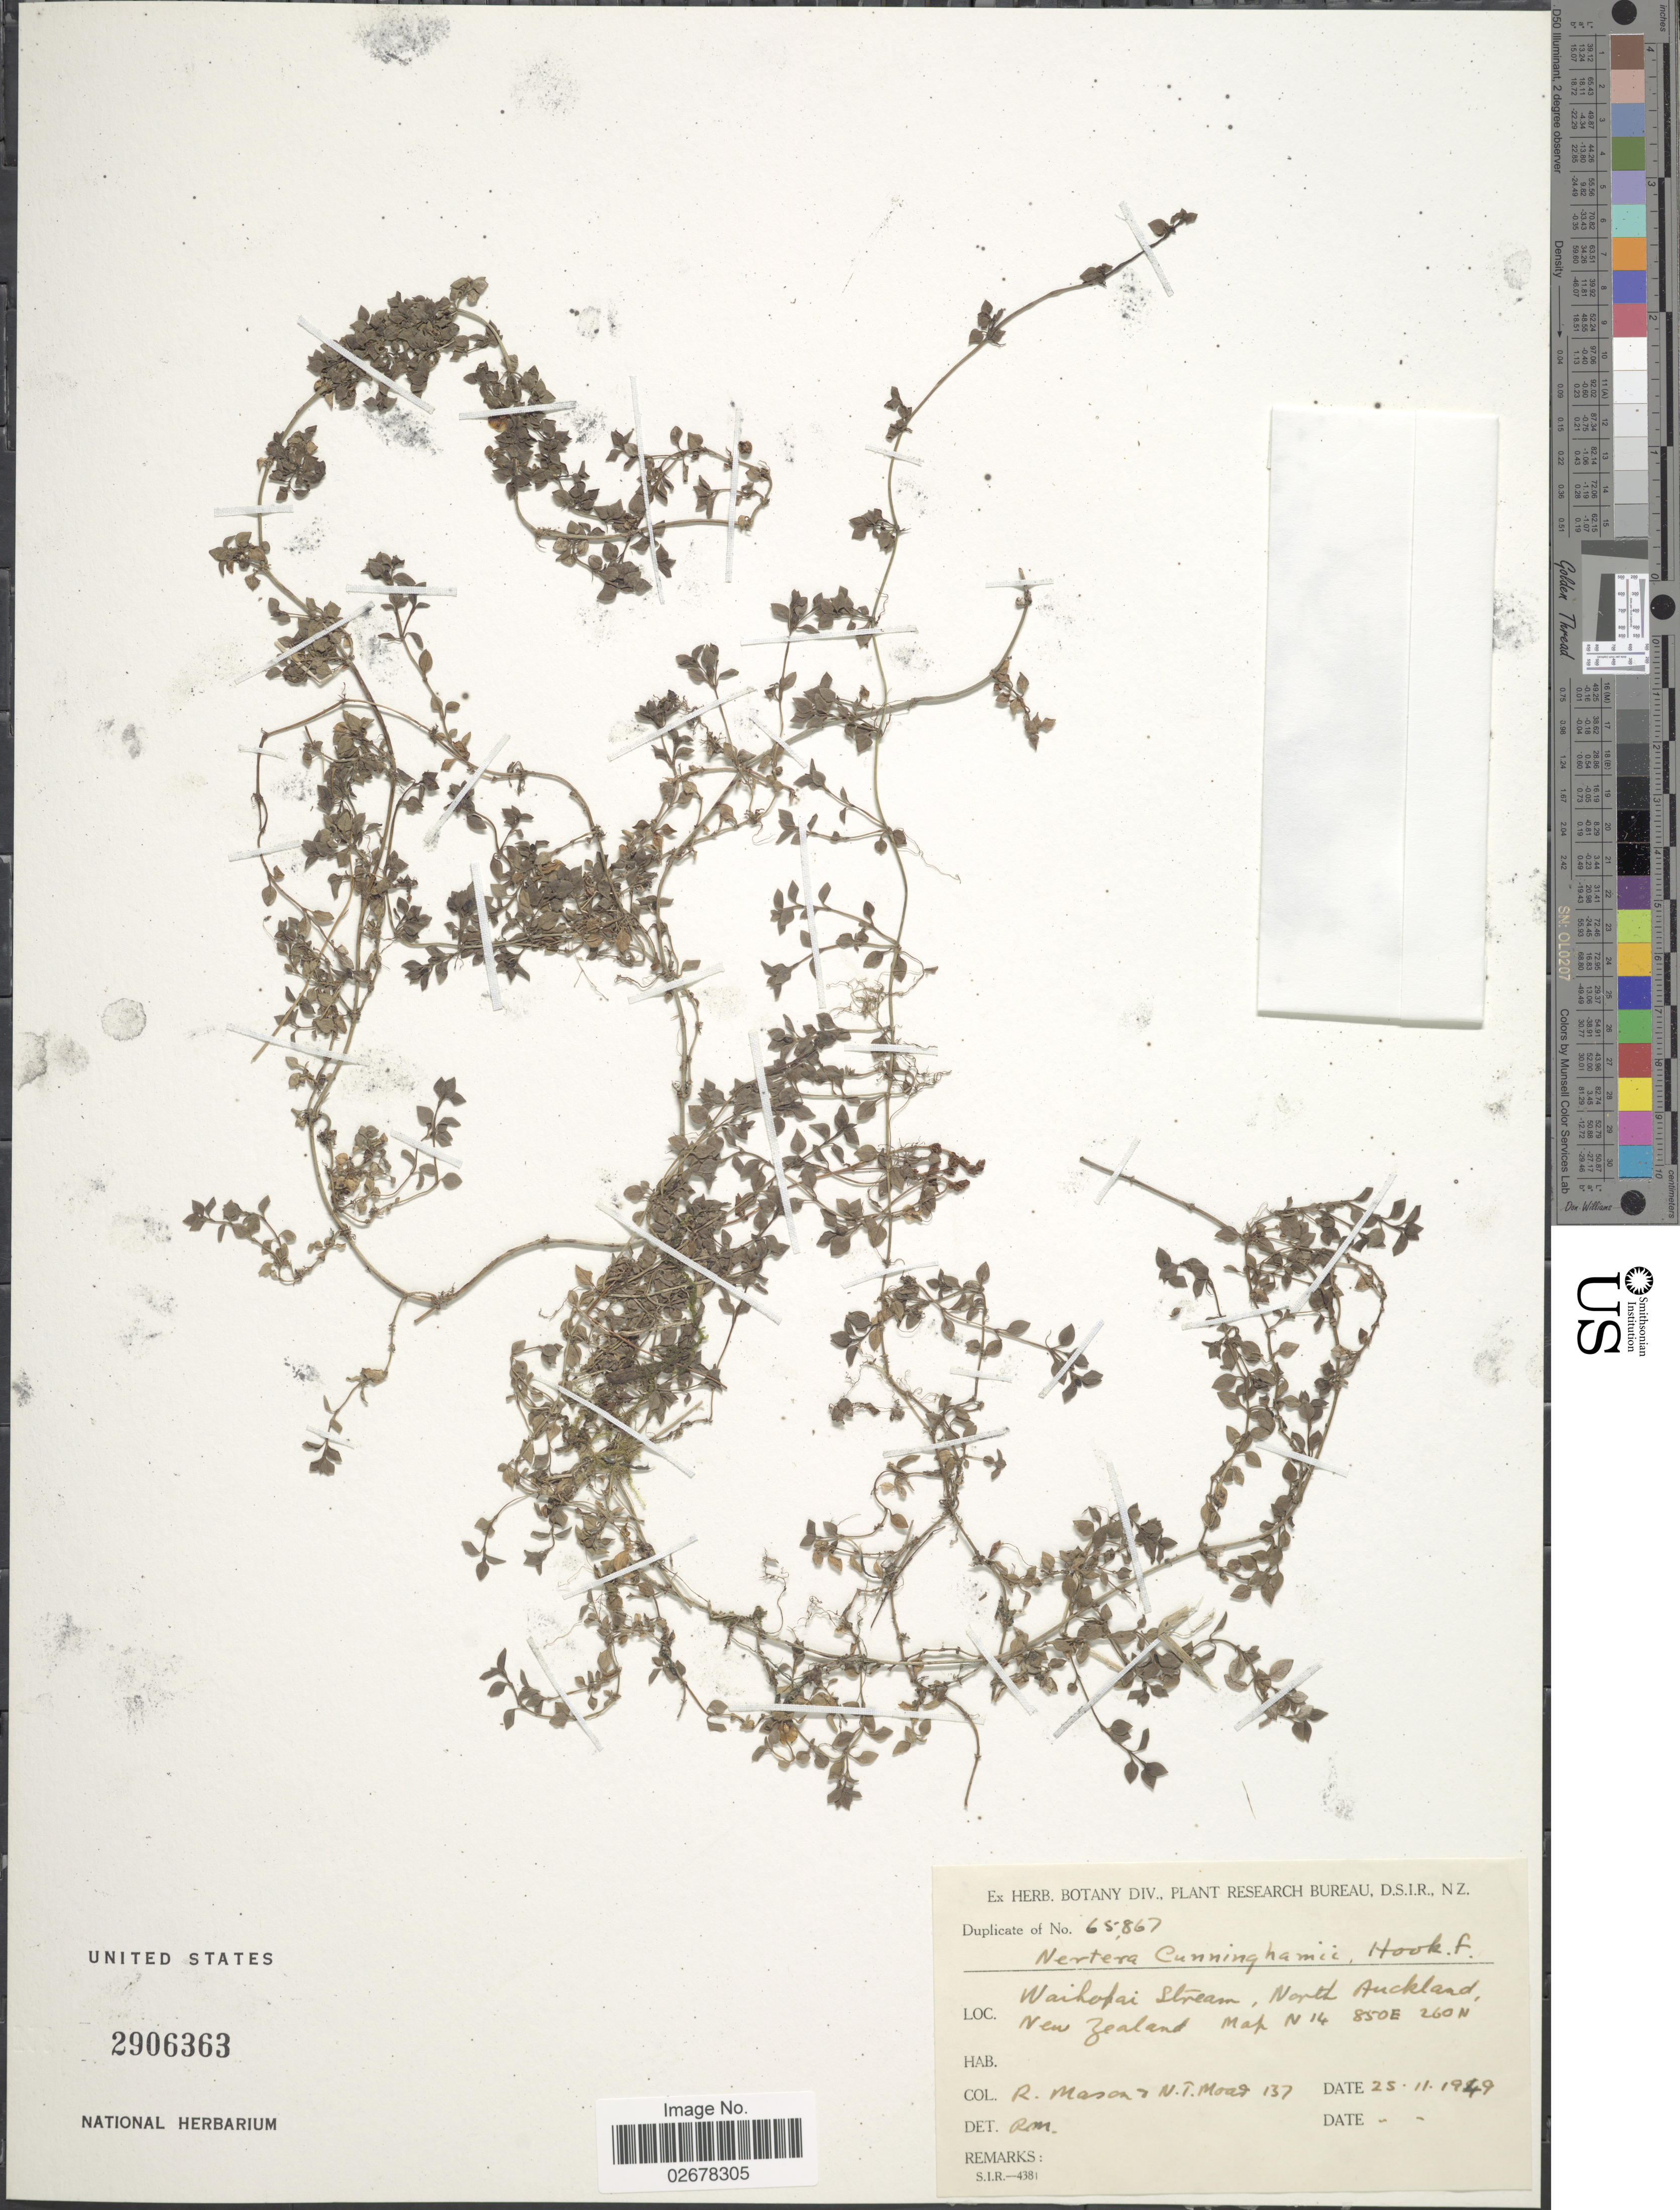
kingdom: Plantae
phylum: Tracheophyta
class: Magnoliopsida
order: Gentianales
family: Rubiaceae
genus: Nertera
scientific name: Nertera cunninghamii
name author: Hook. f.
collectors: R. Mason & N. Moad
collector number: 137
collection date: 1949-11-25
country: New Zealand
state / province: Auckland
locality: Waihopai Stream, North Auckland, Map N 14, 850E, 260N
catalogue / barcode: US 2906363